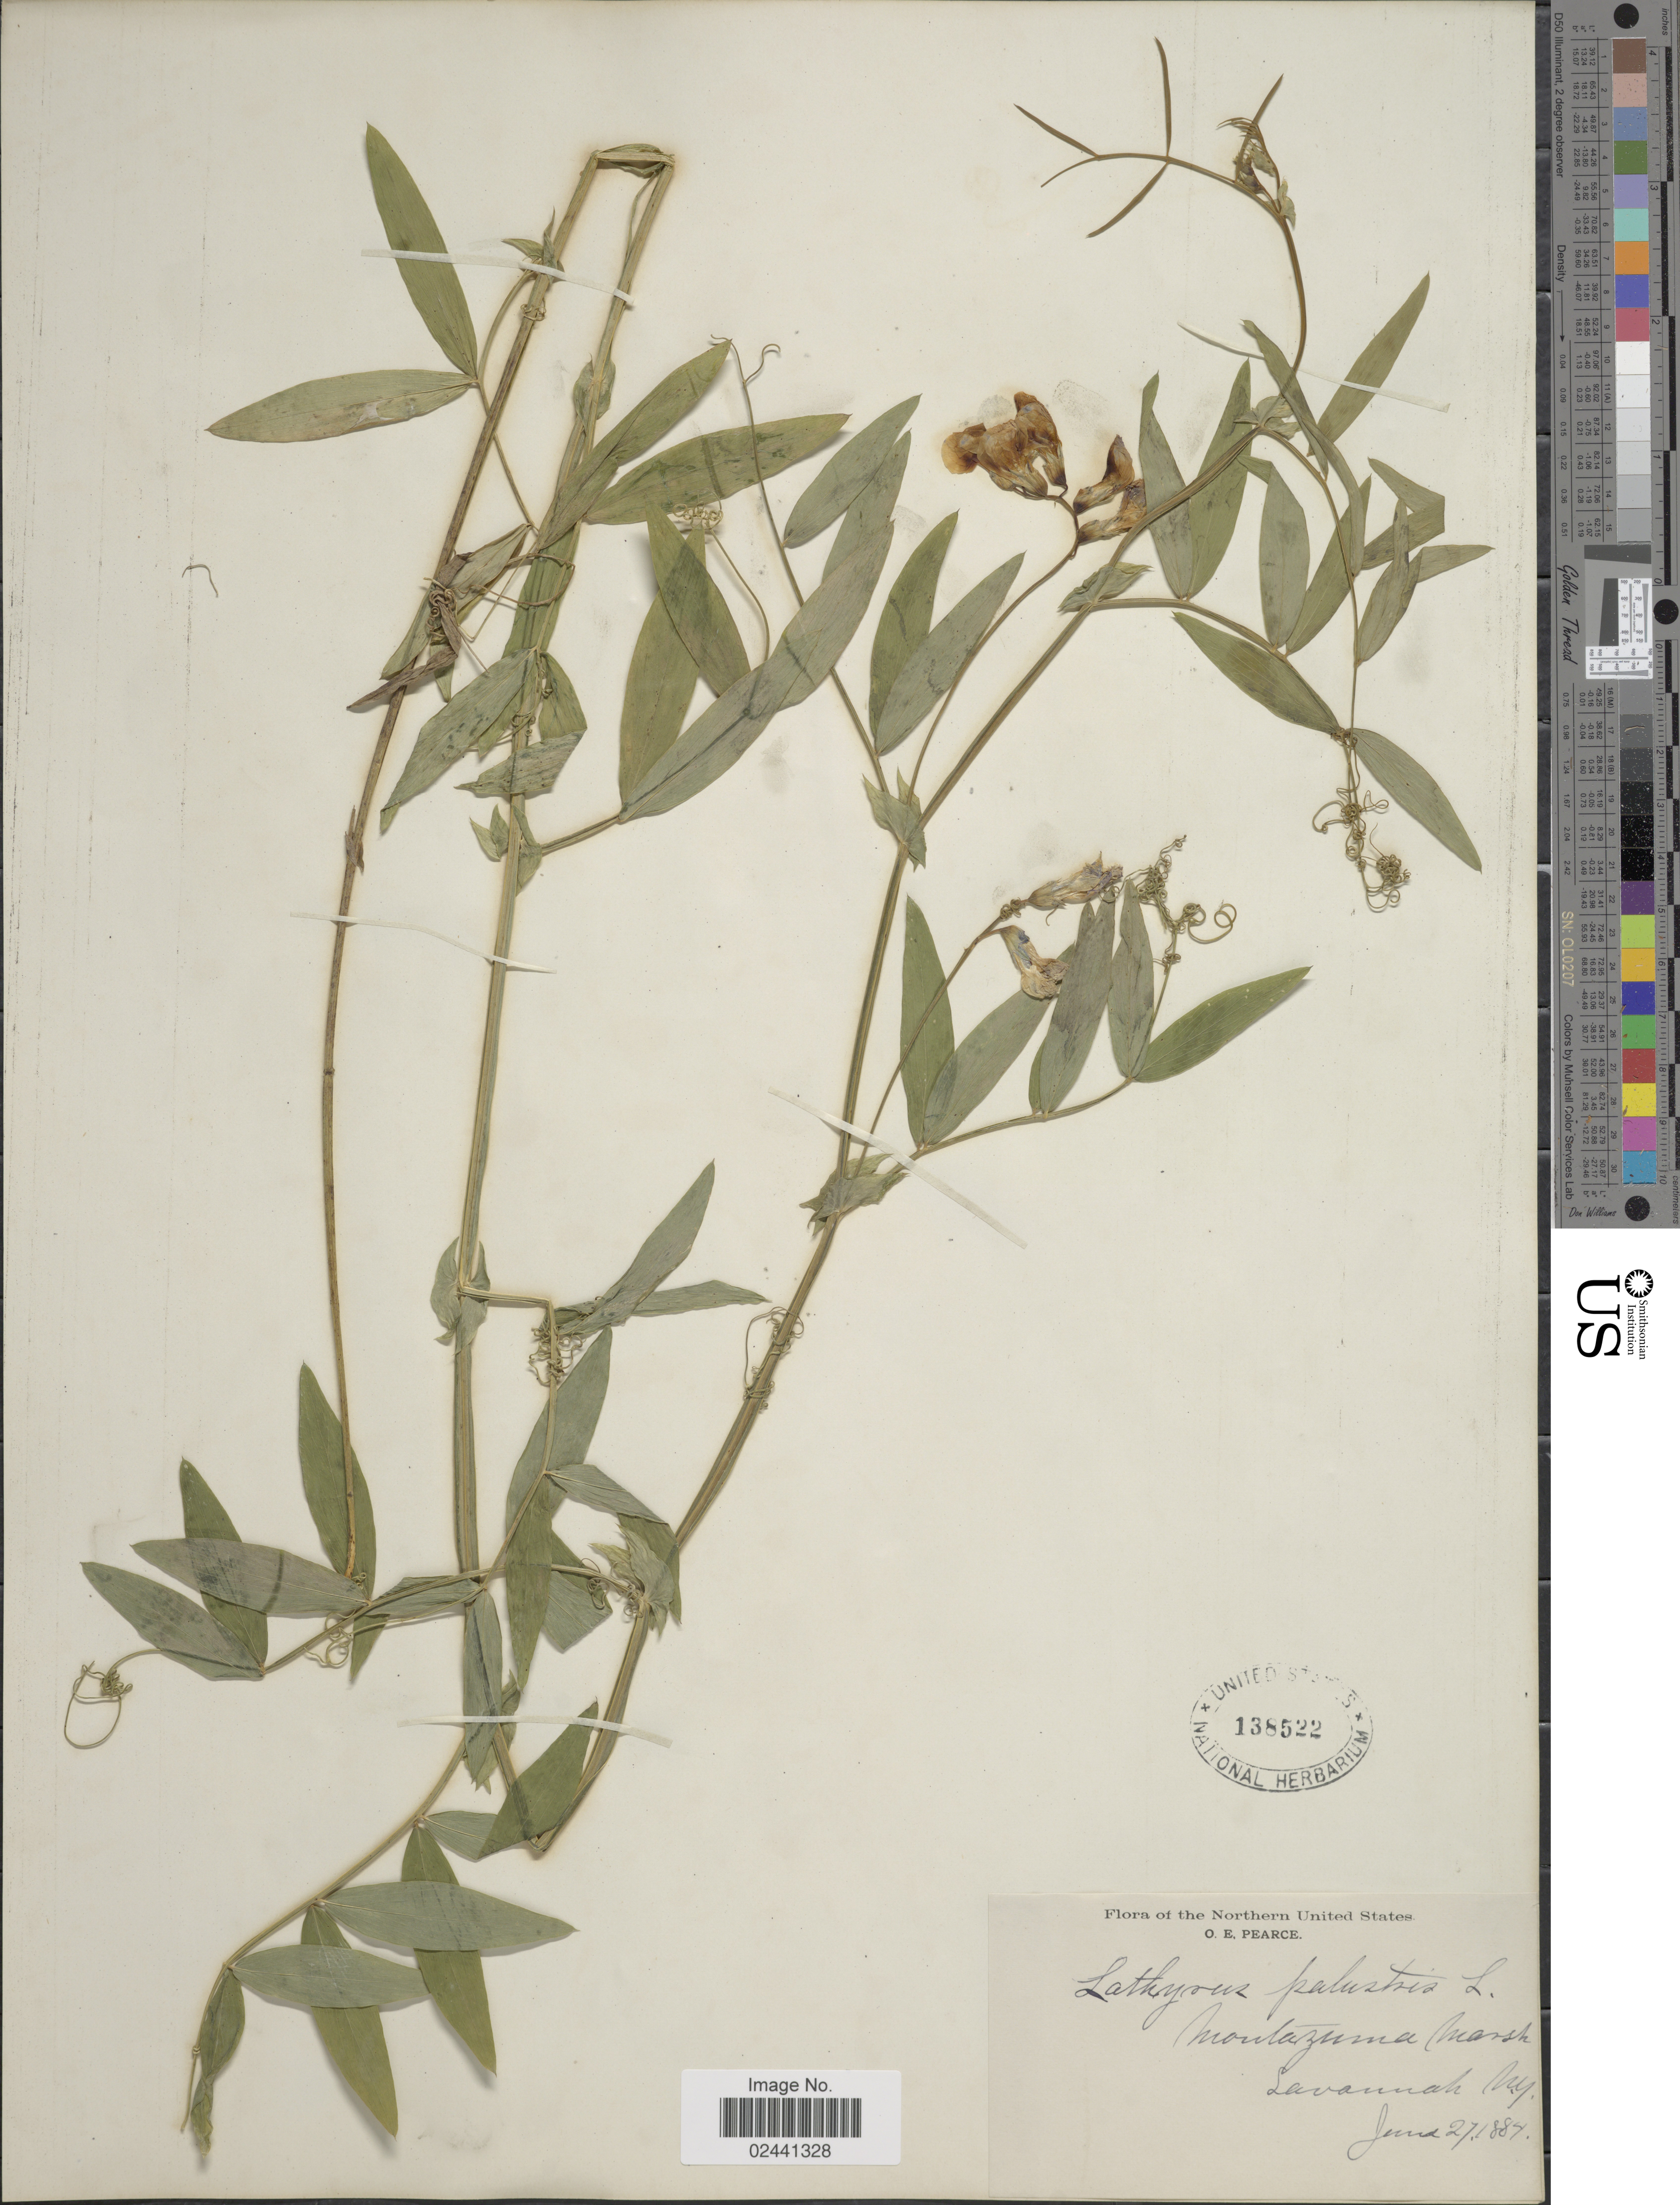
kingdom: Plantae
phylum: Tracheophyta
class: Magnoliopsida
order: Fabales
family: Fabaceae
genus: Lathyrus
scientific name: Lathyrus palustris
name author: L.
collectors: O. E. Pearce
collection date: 1884-06-27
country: United States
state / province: New York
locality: Northern United States, Montazuma Marsh, Savannah, NY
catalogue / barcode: US 138522